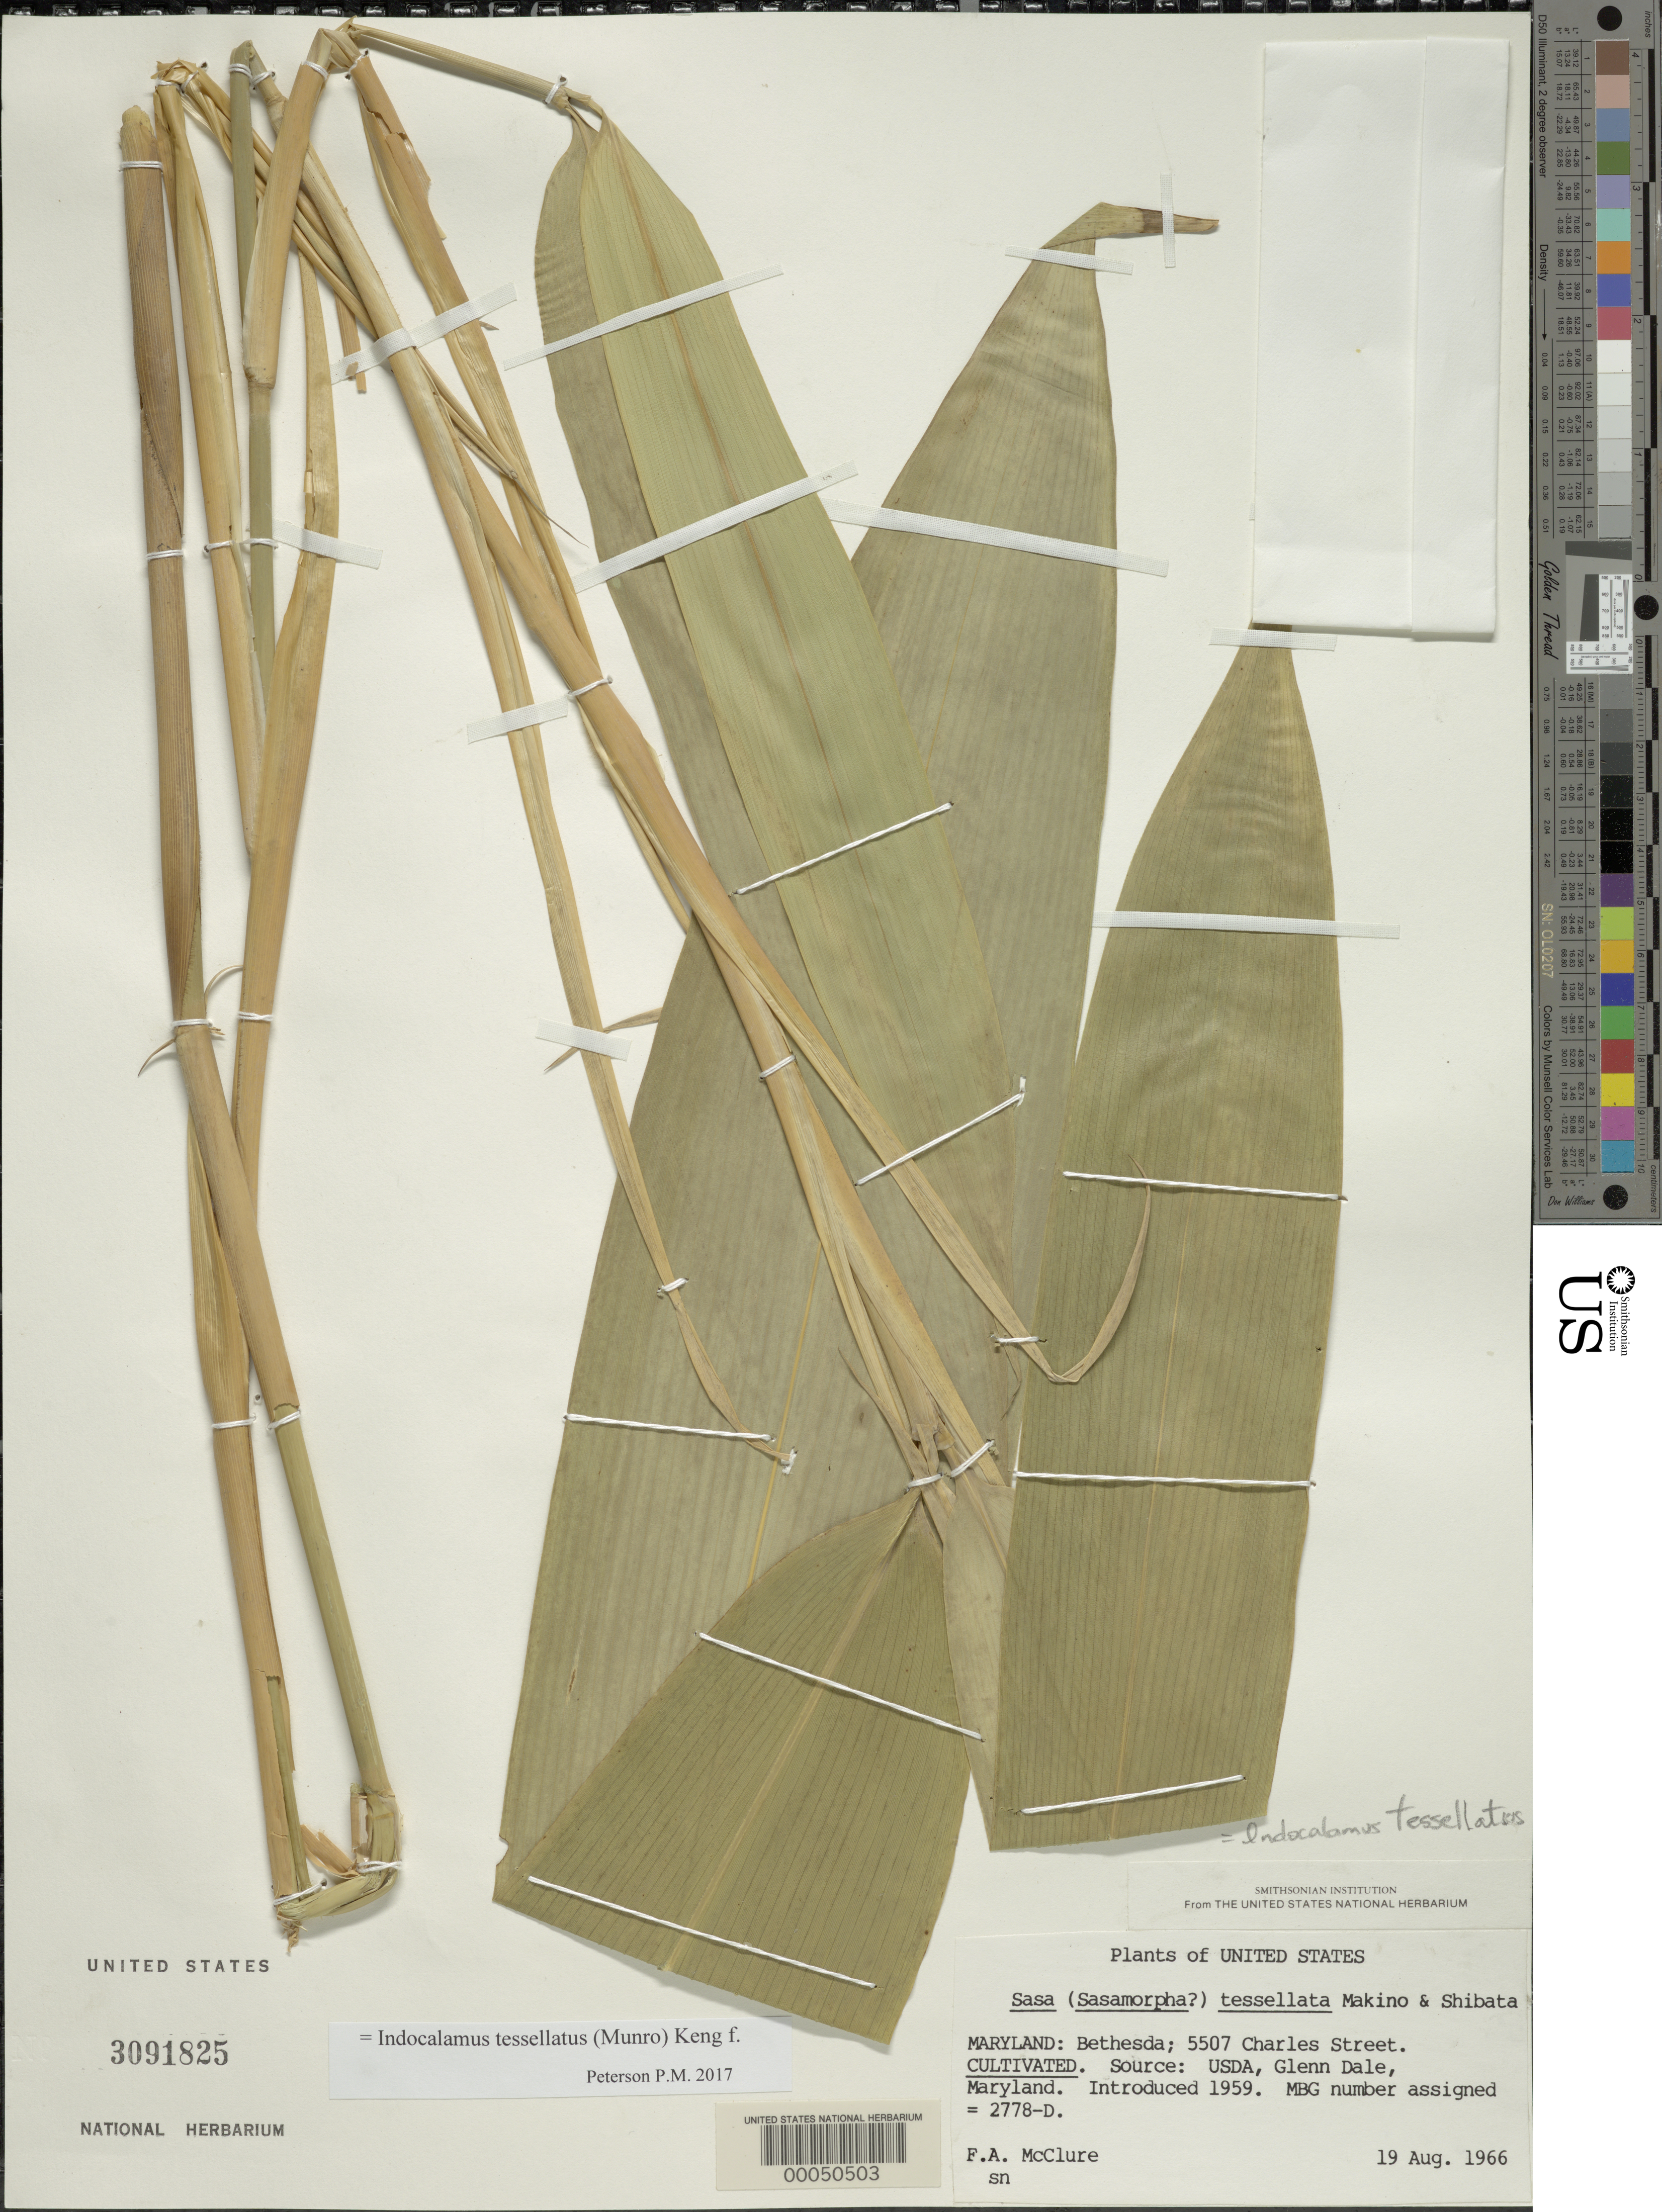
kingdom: Plantae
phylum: Tracheophyta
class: Liliopsida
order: Poales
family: Poaceae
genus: Indocalamus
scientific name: Indocalamus tessellatus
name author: (Munro) Keng f.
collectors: F. A. McClure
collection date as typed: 19 Aug 1966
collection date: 1966-08-19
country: United States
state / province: Maryland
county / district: Montgomery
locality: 5507 Charles Street, Bethesda (McClure's garden)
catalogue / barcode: US 3091825